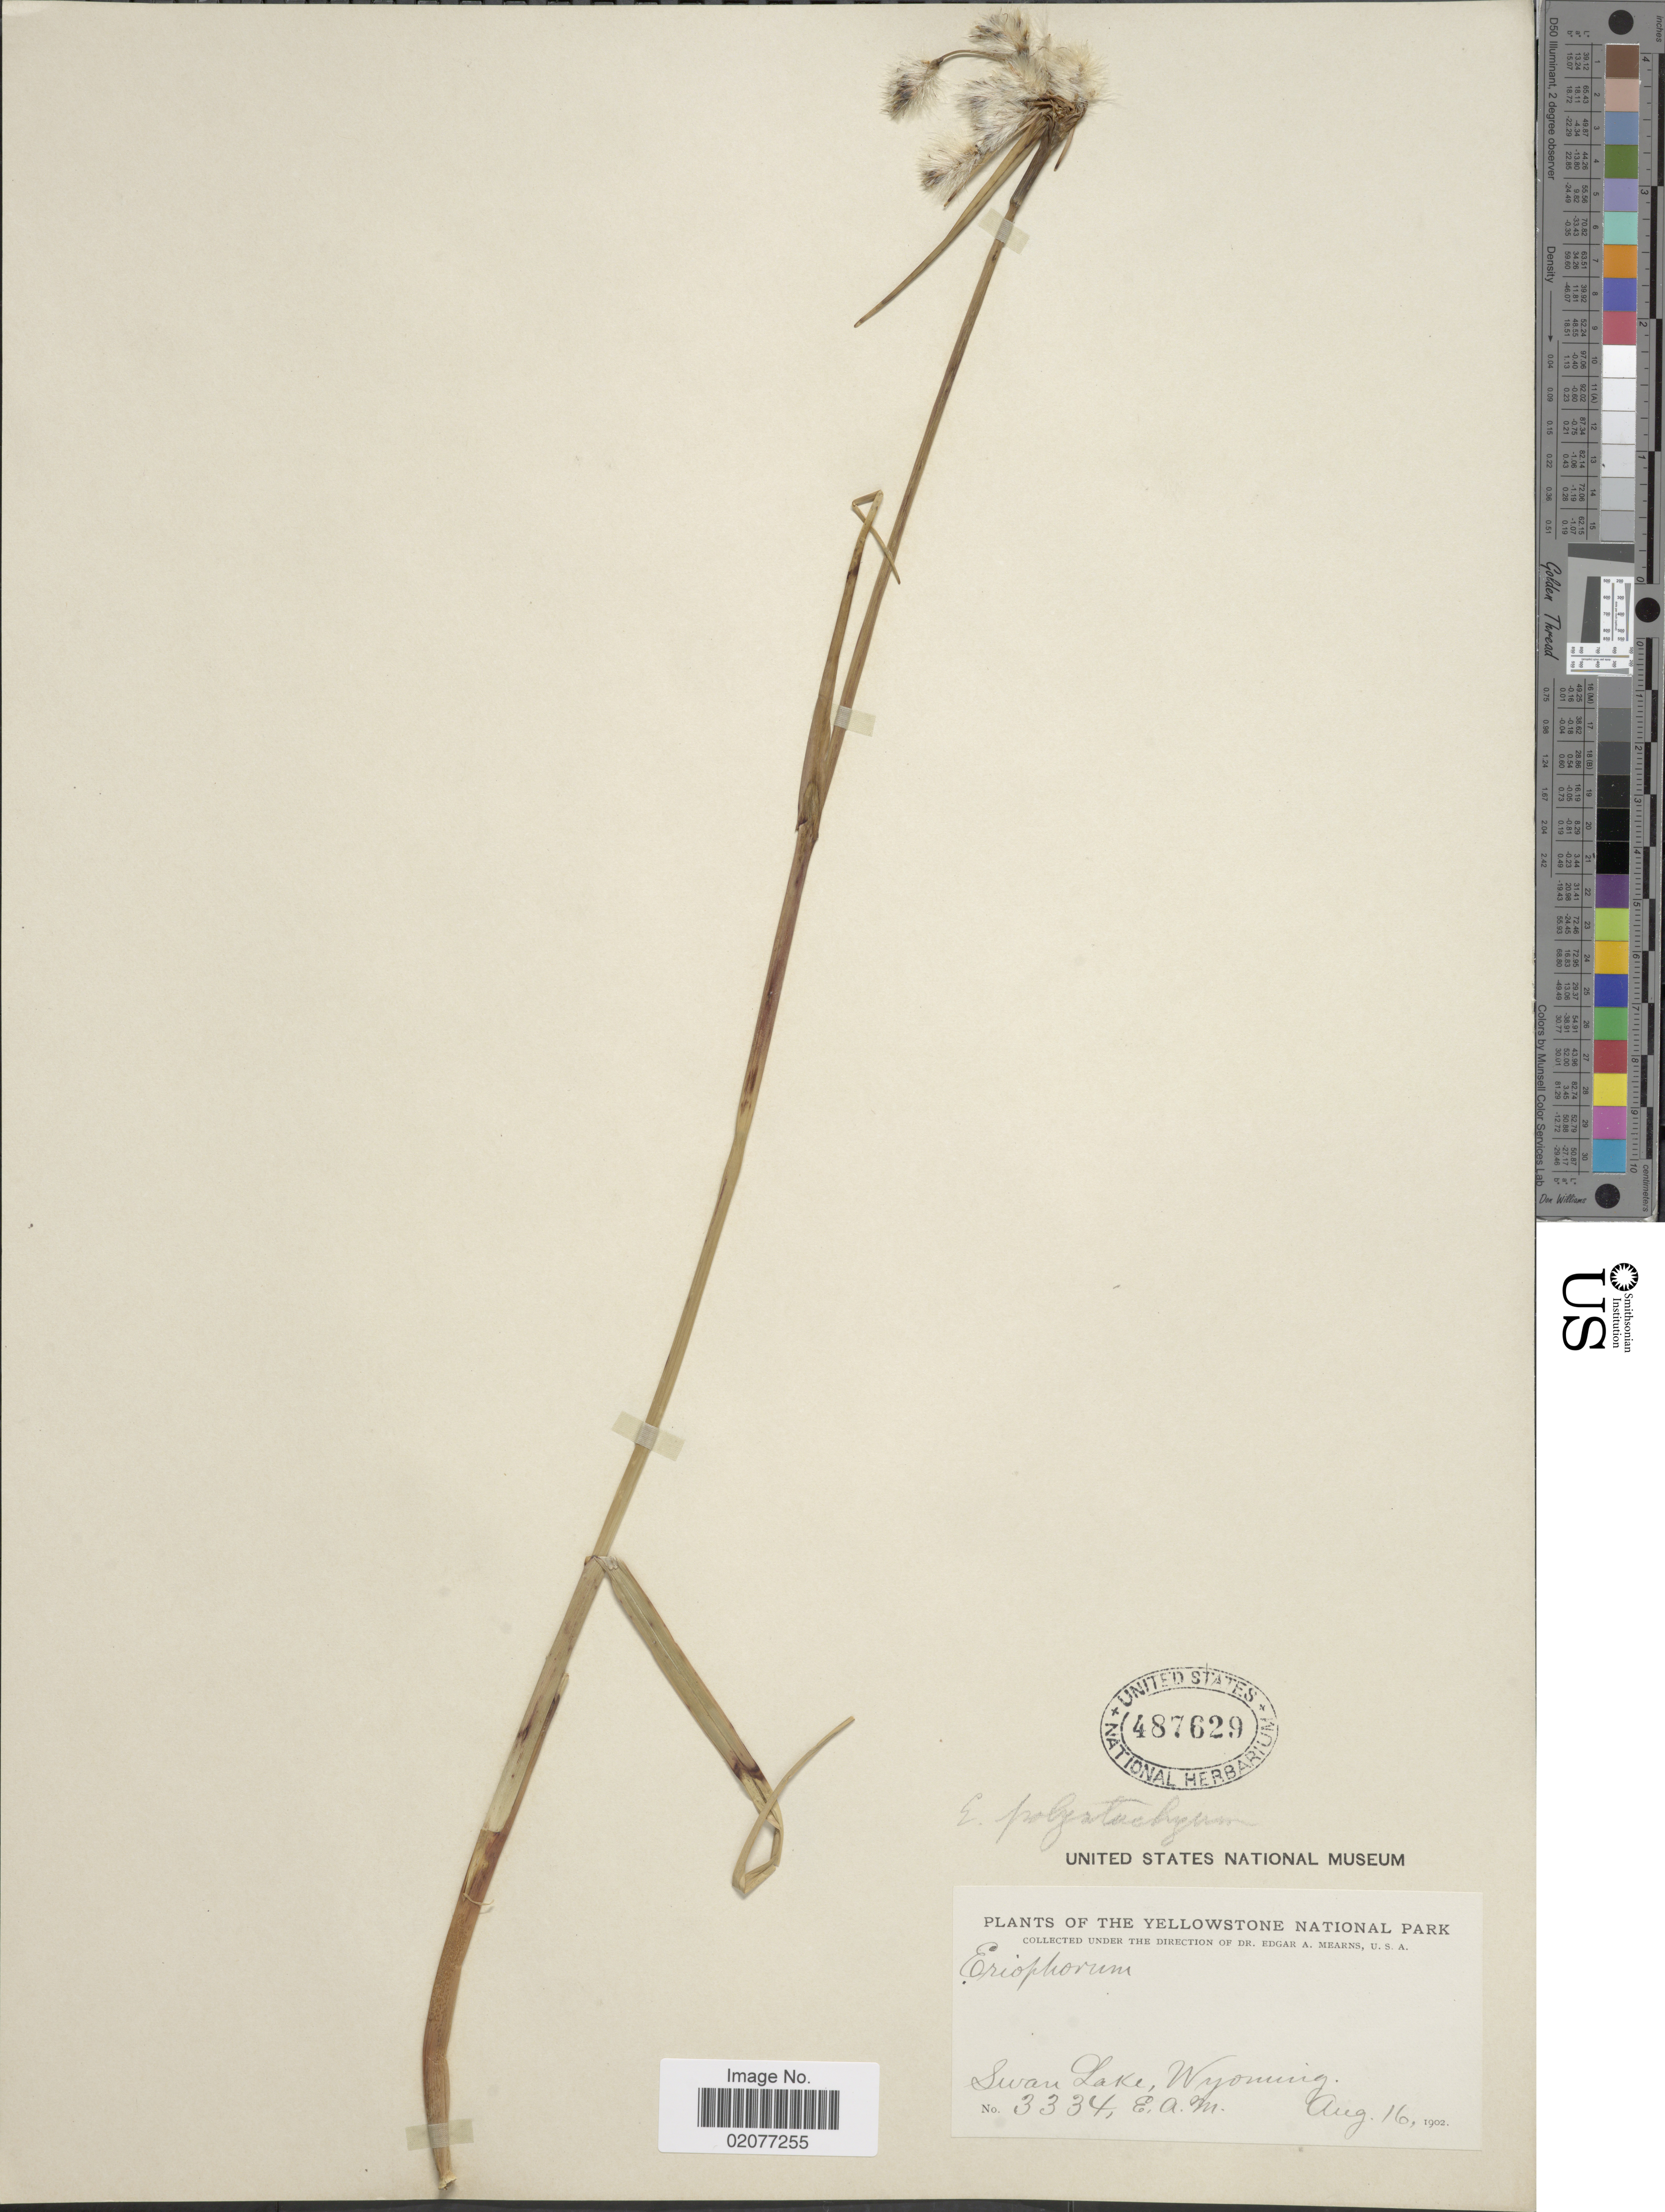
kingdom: Plantae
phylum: Tracheophyta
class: Liliopsida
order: Poales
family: Cyperaceae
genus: Eriophorum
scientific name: Eriophorum angustifolium subsp. angustifolium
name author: Honck.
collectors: E. A. Mearns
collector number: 3334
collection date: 1902-08-16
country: United States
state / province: Wyoming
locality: Yellowstone National Park . Swan Lake , Wyoming.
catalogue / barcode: US 487629